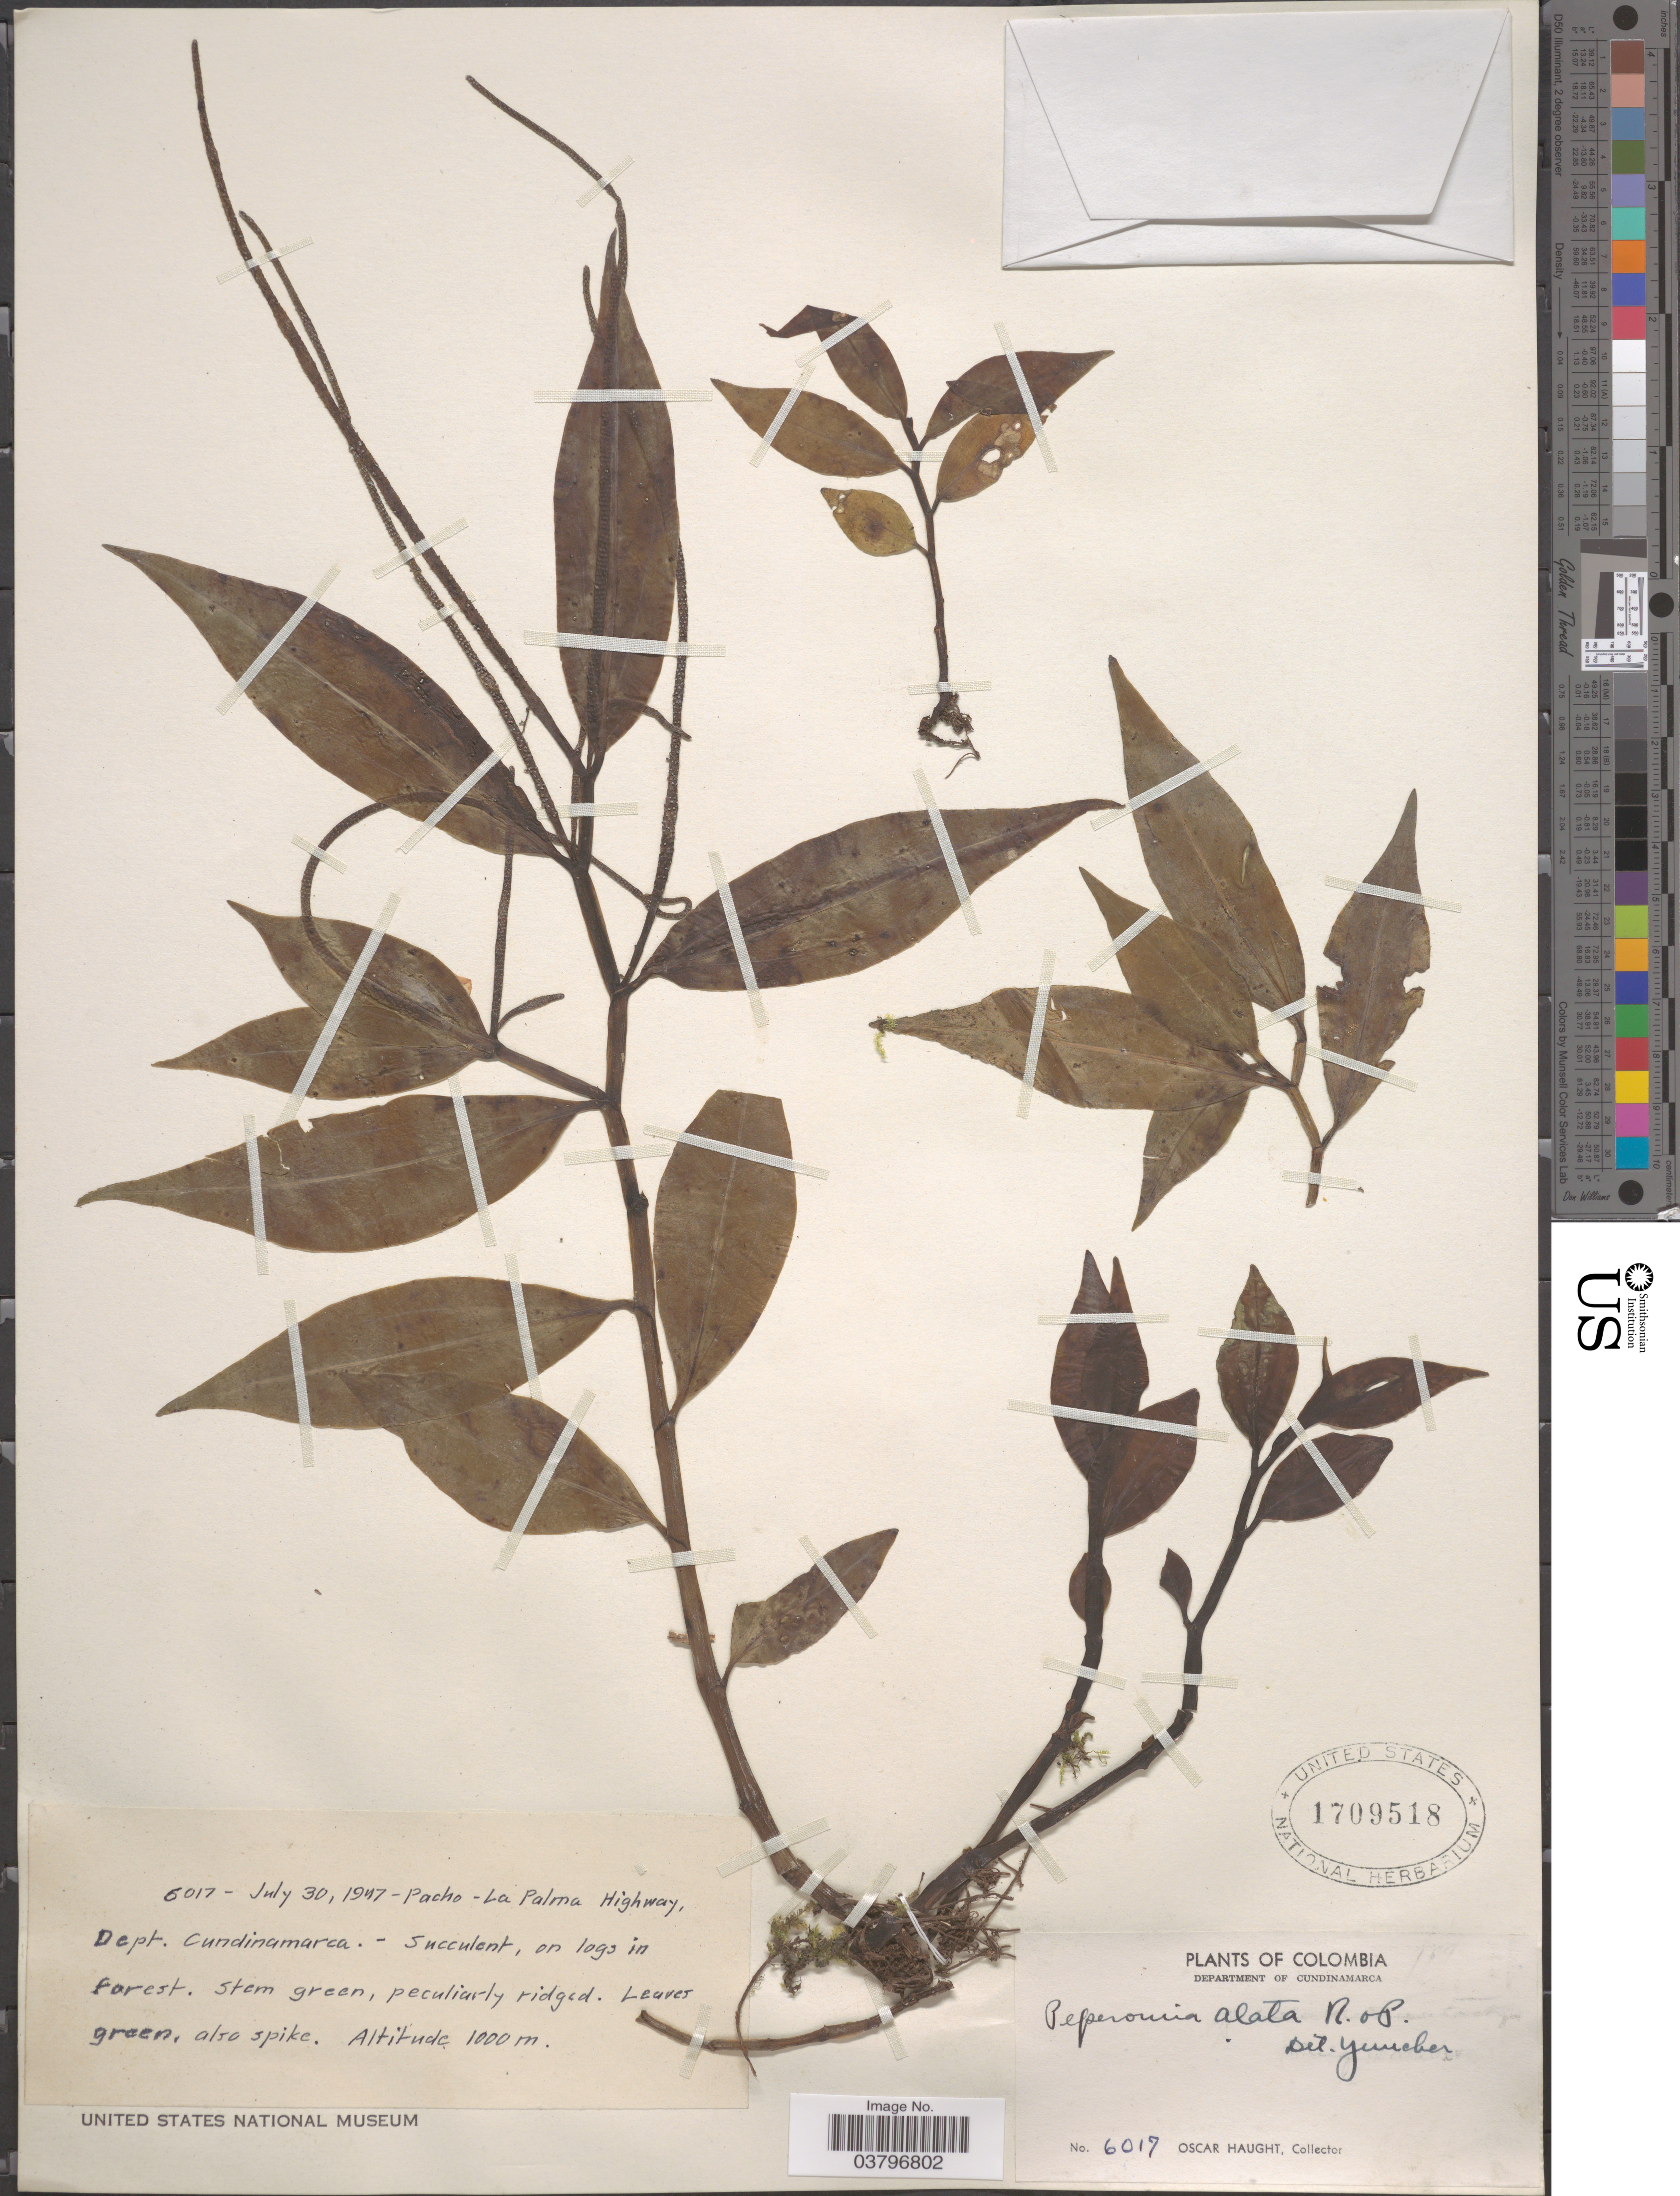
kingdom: Plantae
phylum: Tracheophyta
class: Magnoliopsida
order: Piperales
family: Piperaceae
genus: Peperomia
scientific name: Peperomia alata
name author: Ruiz & Pav.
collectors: O. Haught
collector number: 6017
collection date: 1947-07-30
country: Colombia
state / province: Cundinamarca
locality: Department of Cundinamarca. Pacho-La Palma Highway.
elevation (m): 1000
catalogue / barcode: US 1709518